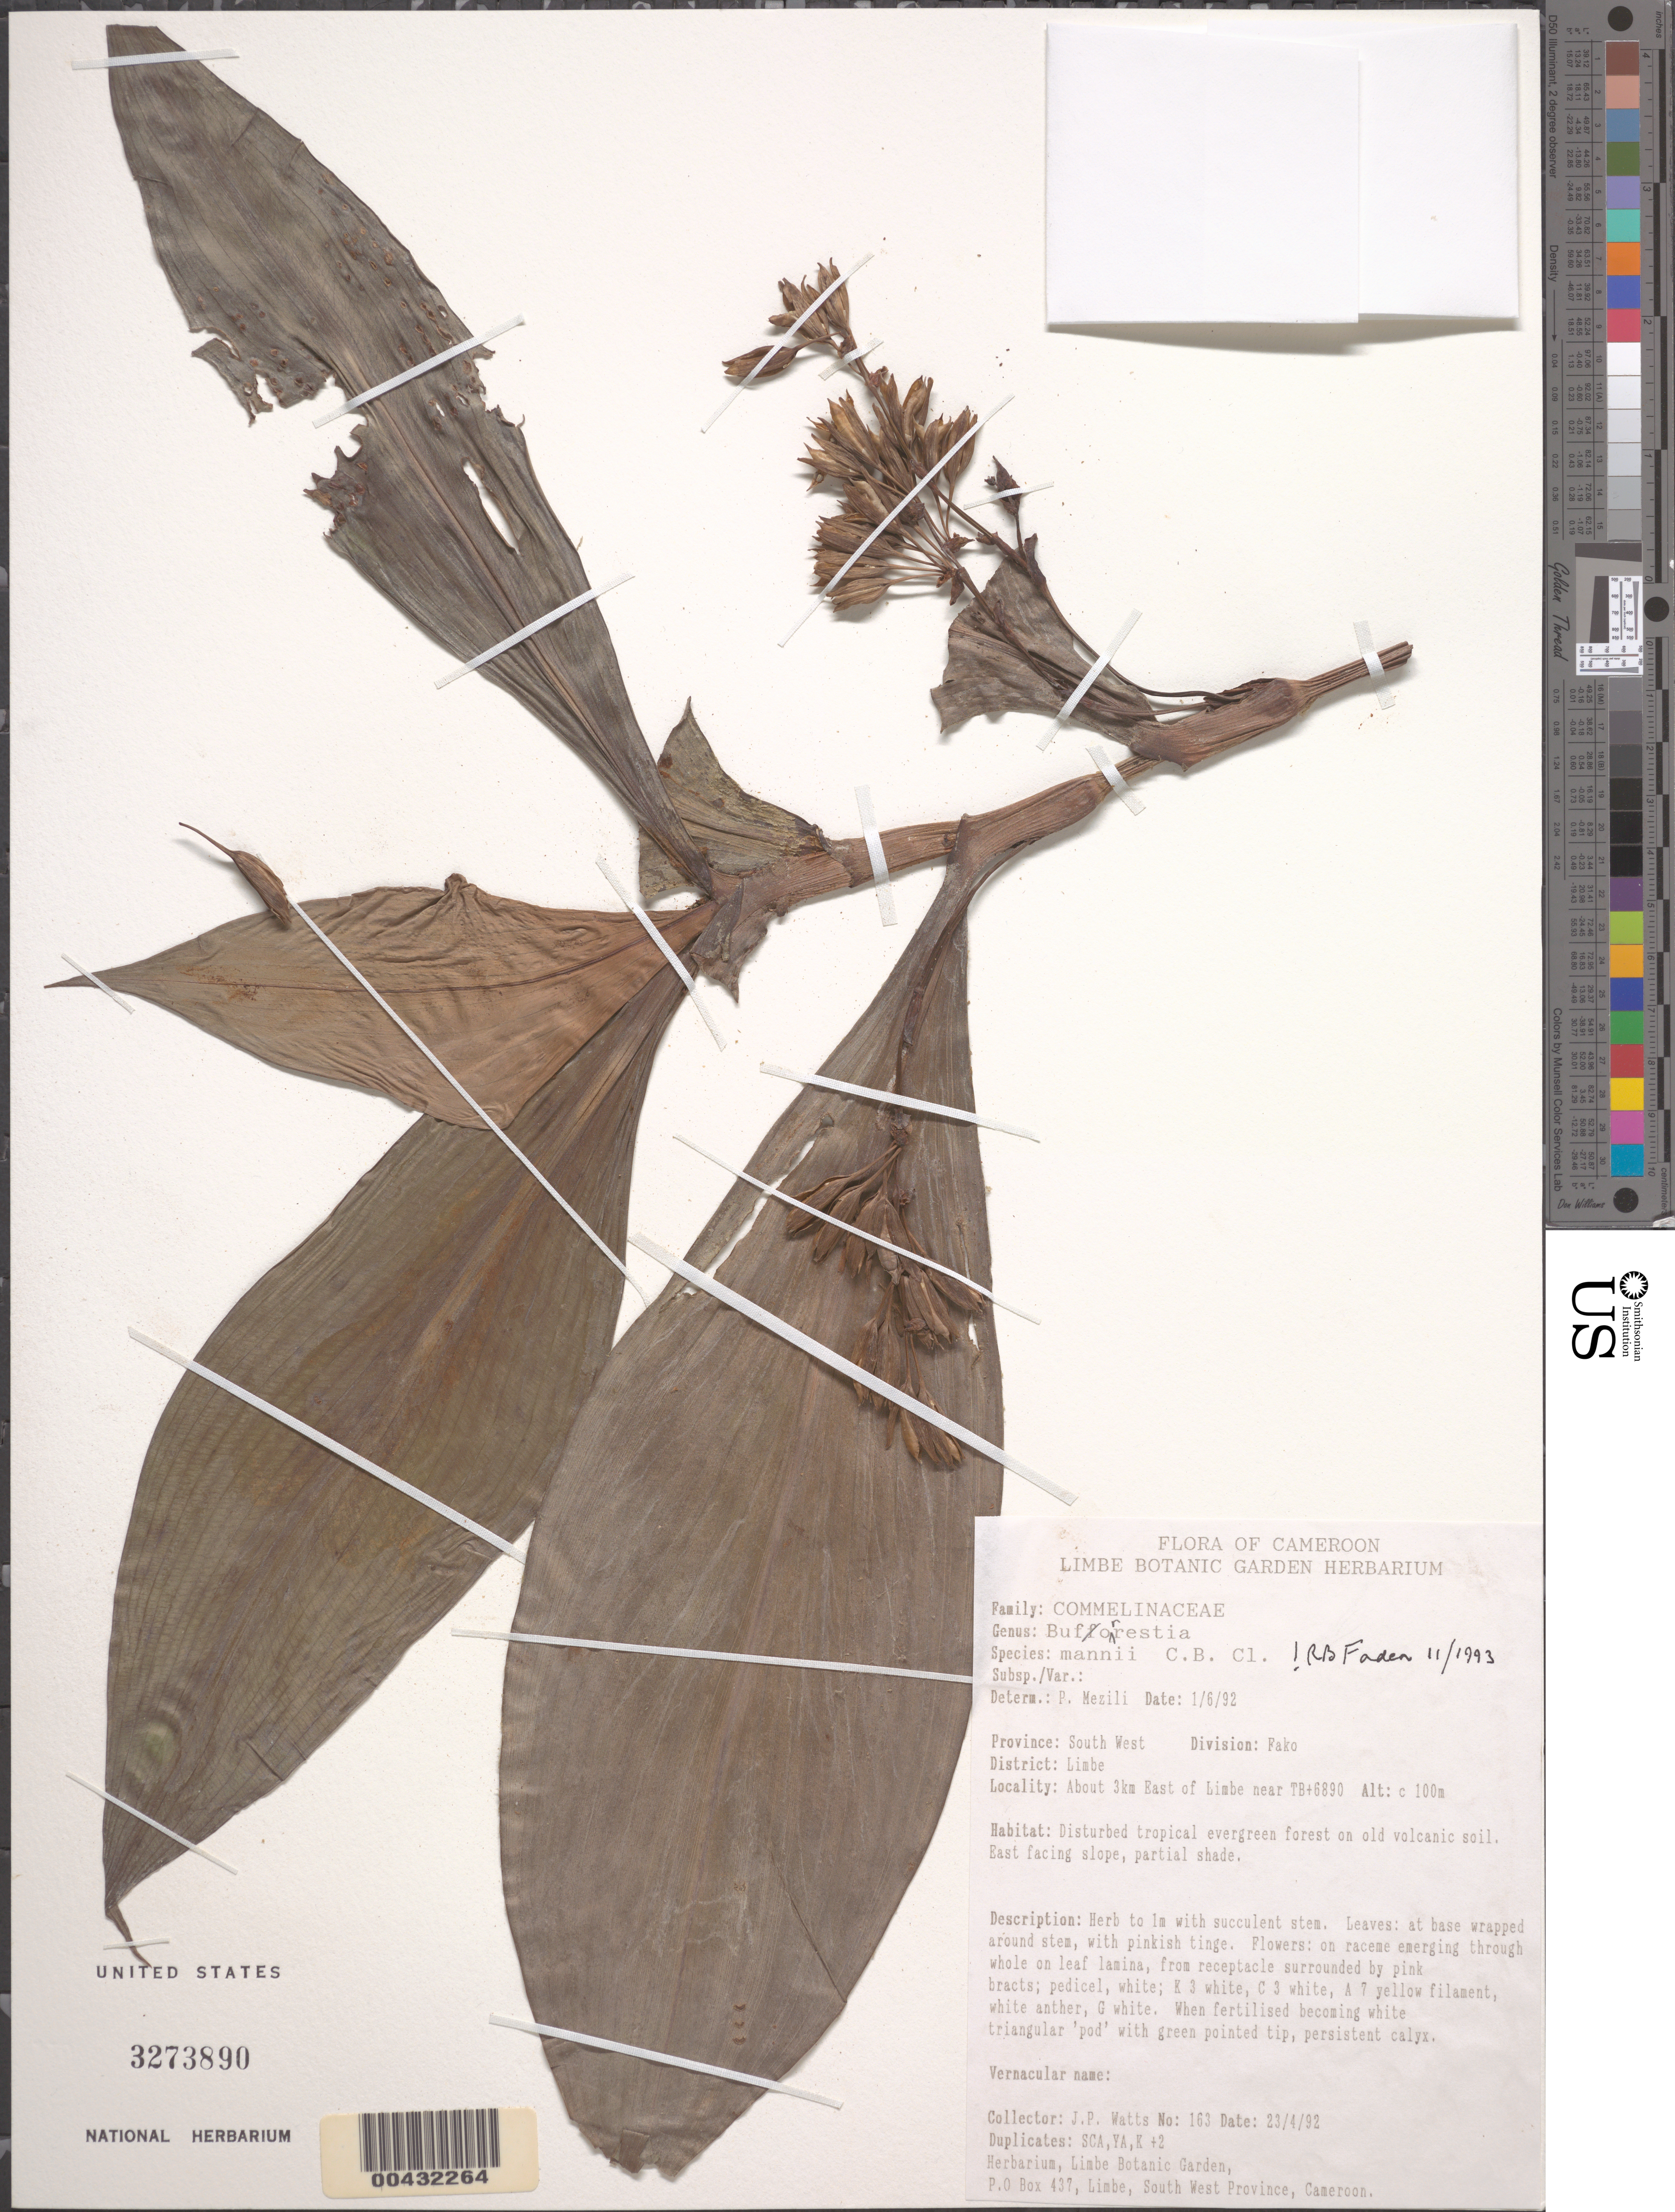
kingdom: Plantae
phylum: Tracheophyta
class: Liliopsida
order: Commelinales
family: Commelinaceae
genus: Buforrestia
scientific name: Buforrestia mannii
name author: C.B. Clarke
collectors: J. P. Watts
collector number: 163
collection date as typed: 23 Apr 1992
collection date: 1992-04-23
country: Cameroon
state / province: Sud-Ouest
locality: Fako, limbe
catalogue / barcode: US 3273890